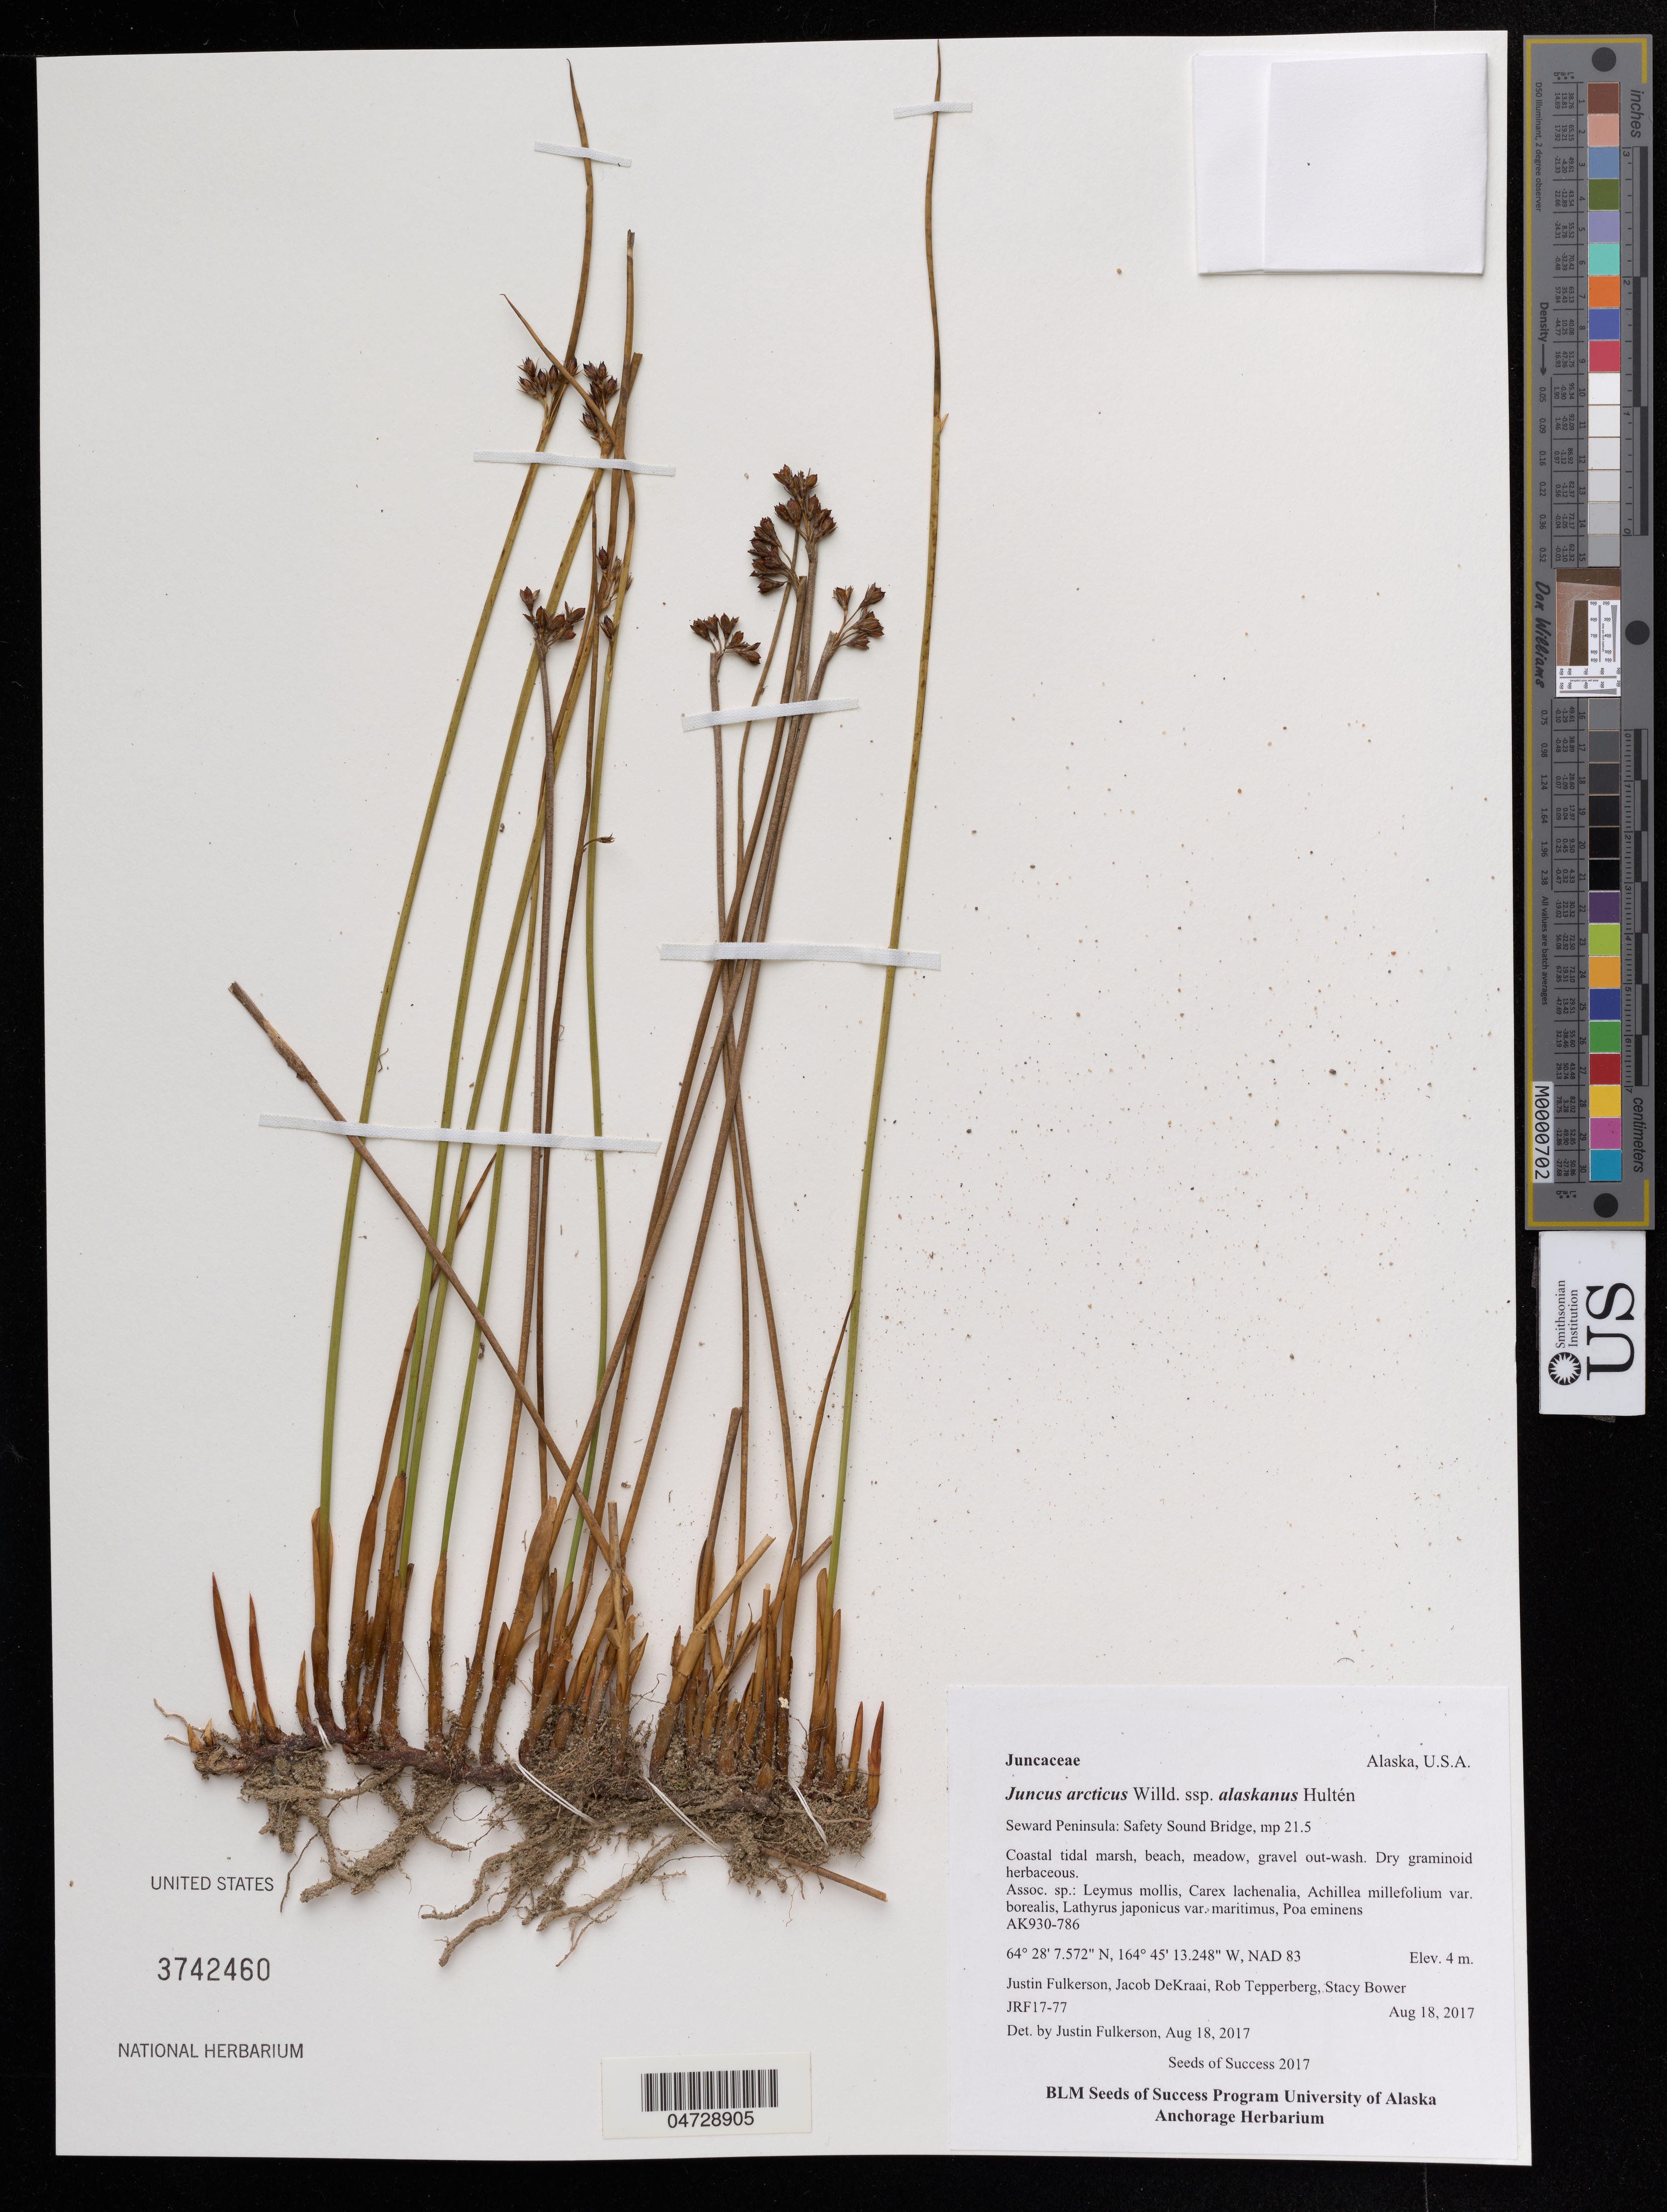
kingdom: Plantae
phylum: Tracheophyta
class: Liliopsida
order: Poales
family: Juncaceae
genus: Juncus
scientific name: Juncus arcticus subsp. alaskanus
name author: Hultén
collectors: J. Fulkerson, J. DeKraai & R. Tepperberg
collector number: JRF17-77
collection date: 2017-08-18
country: United States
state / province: Alaska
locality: Seward Peninsula: Safety Sound Bridge, mp 21.5.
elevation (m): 4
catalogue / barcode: US 3742460